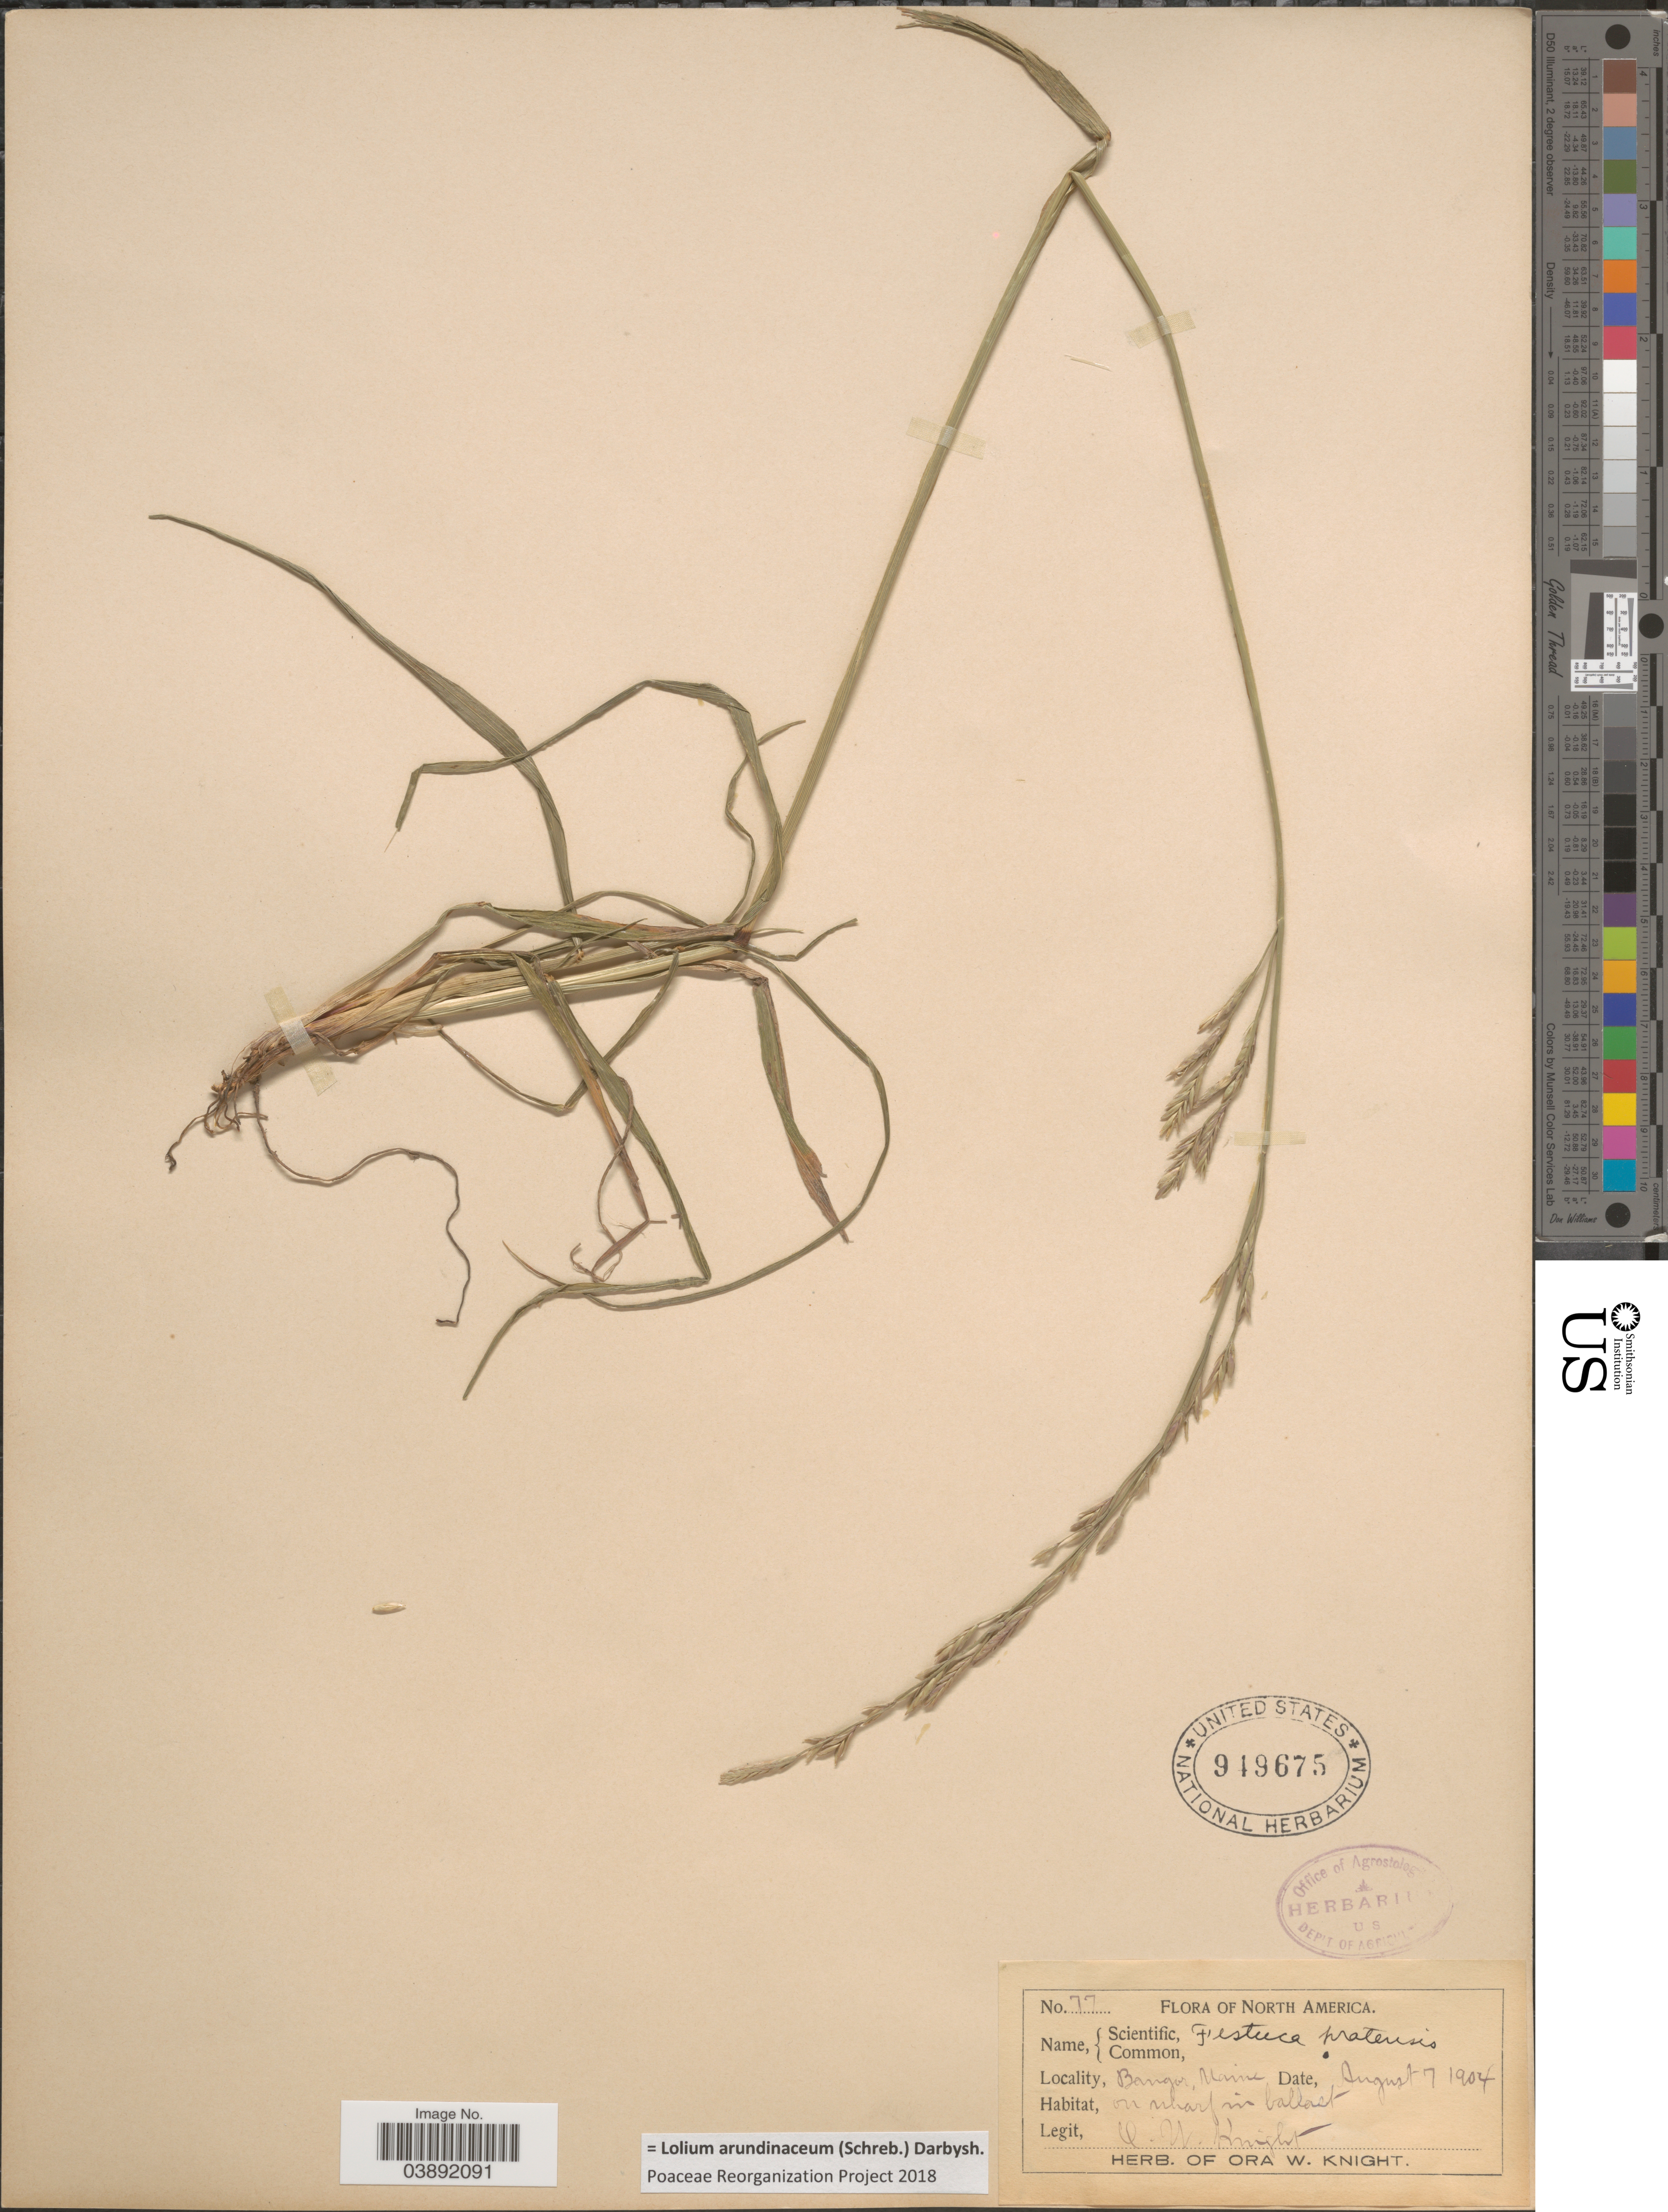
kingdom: Plantae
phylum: Tracheophyta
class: Liliopsida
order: Poales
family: Poaceae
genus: Lolium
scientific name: Lolium arundinaceum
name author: (Schreb.) Darbysh.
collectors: O. Knight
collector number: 77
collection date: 1904-08-07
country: United States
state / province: Maine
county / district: Penobscot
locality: Bangor.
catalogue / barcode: US 949675